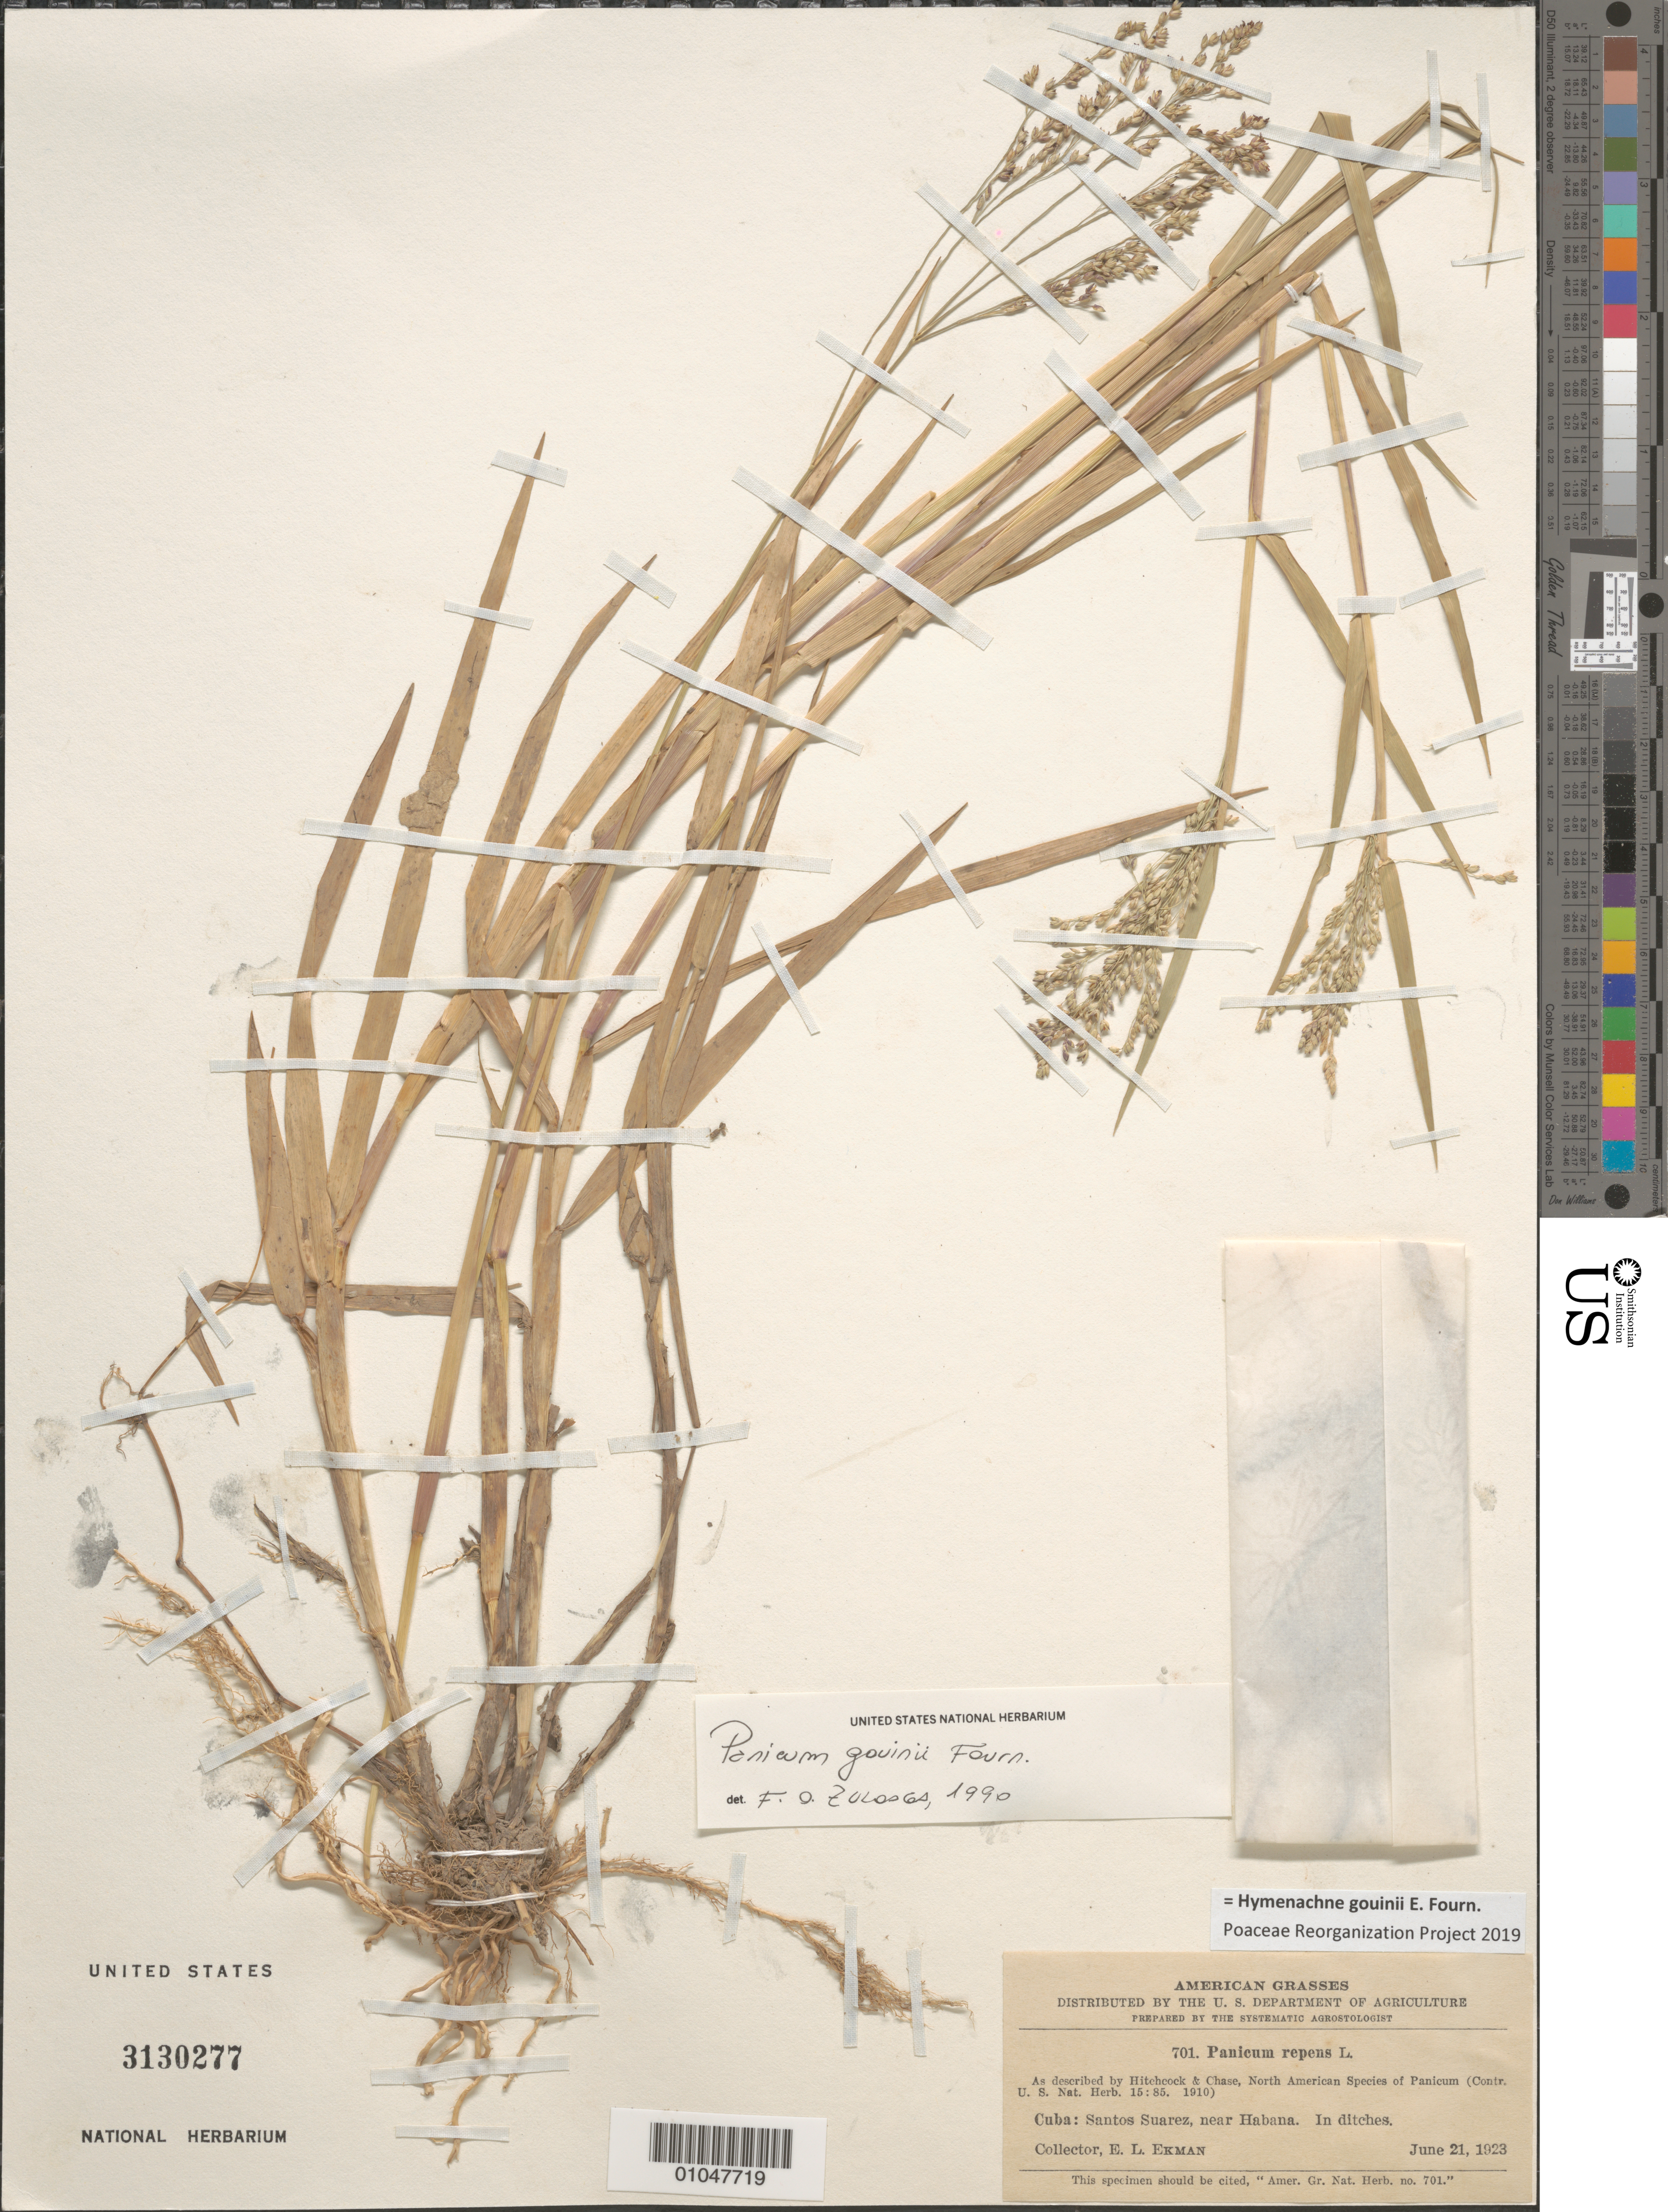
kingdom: Plantae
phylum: Tracheophyta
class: Liliopsida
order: Poales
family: Poaceae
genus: Panicum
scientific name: Panicum gouinii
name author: E. Fourn.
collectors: E. L. Ekman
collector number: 701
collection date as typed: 21 Jun 1923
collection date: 1923-06-21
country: Cuba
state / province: La Habana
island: Cuba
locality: Santos Suarez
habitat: In ditches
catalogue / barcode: US 3130277